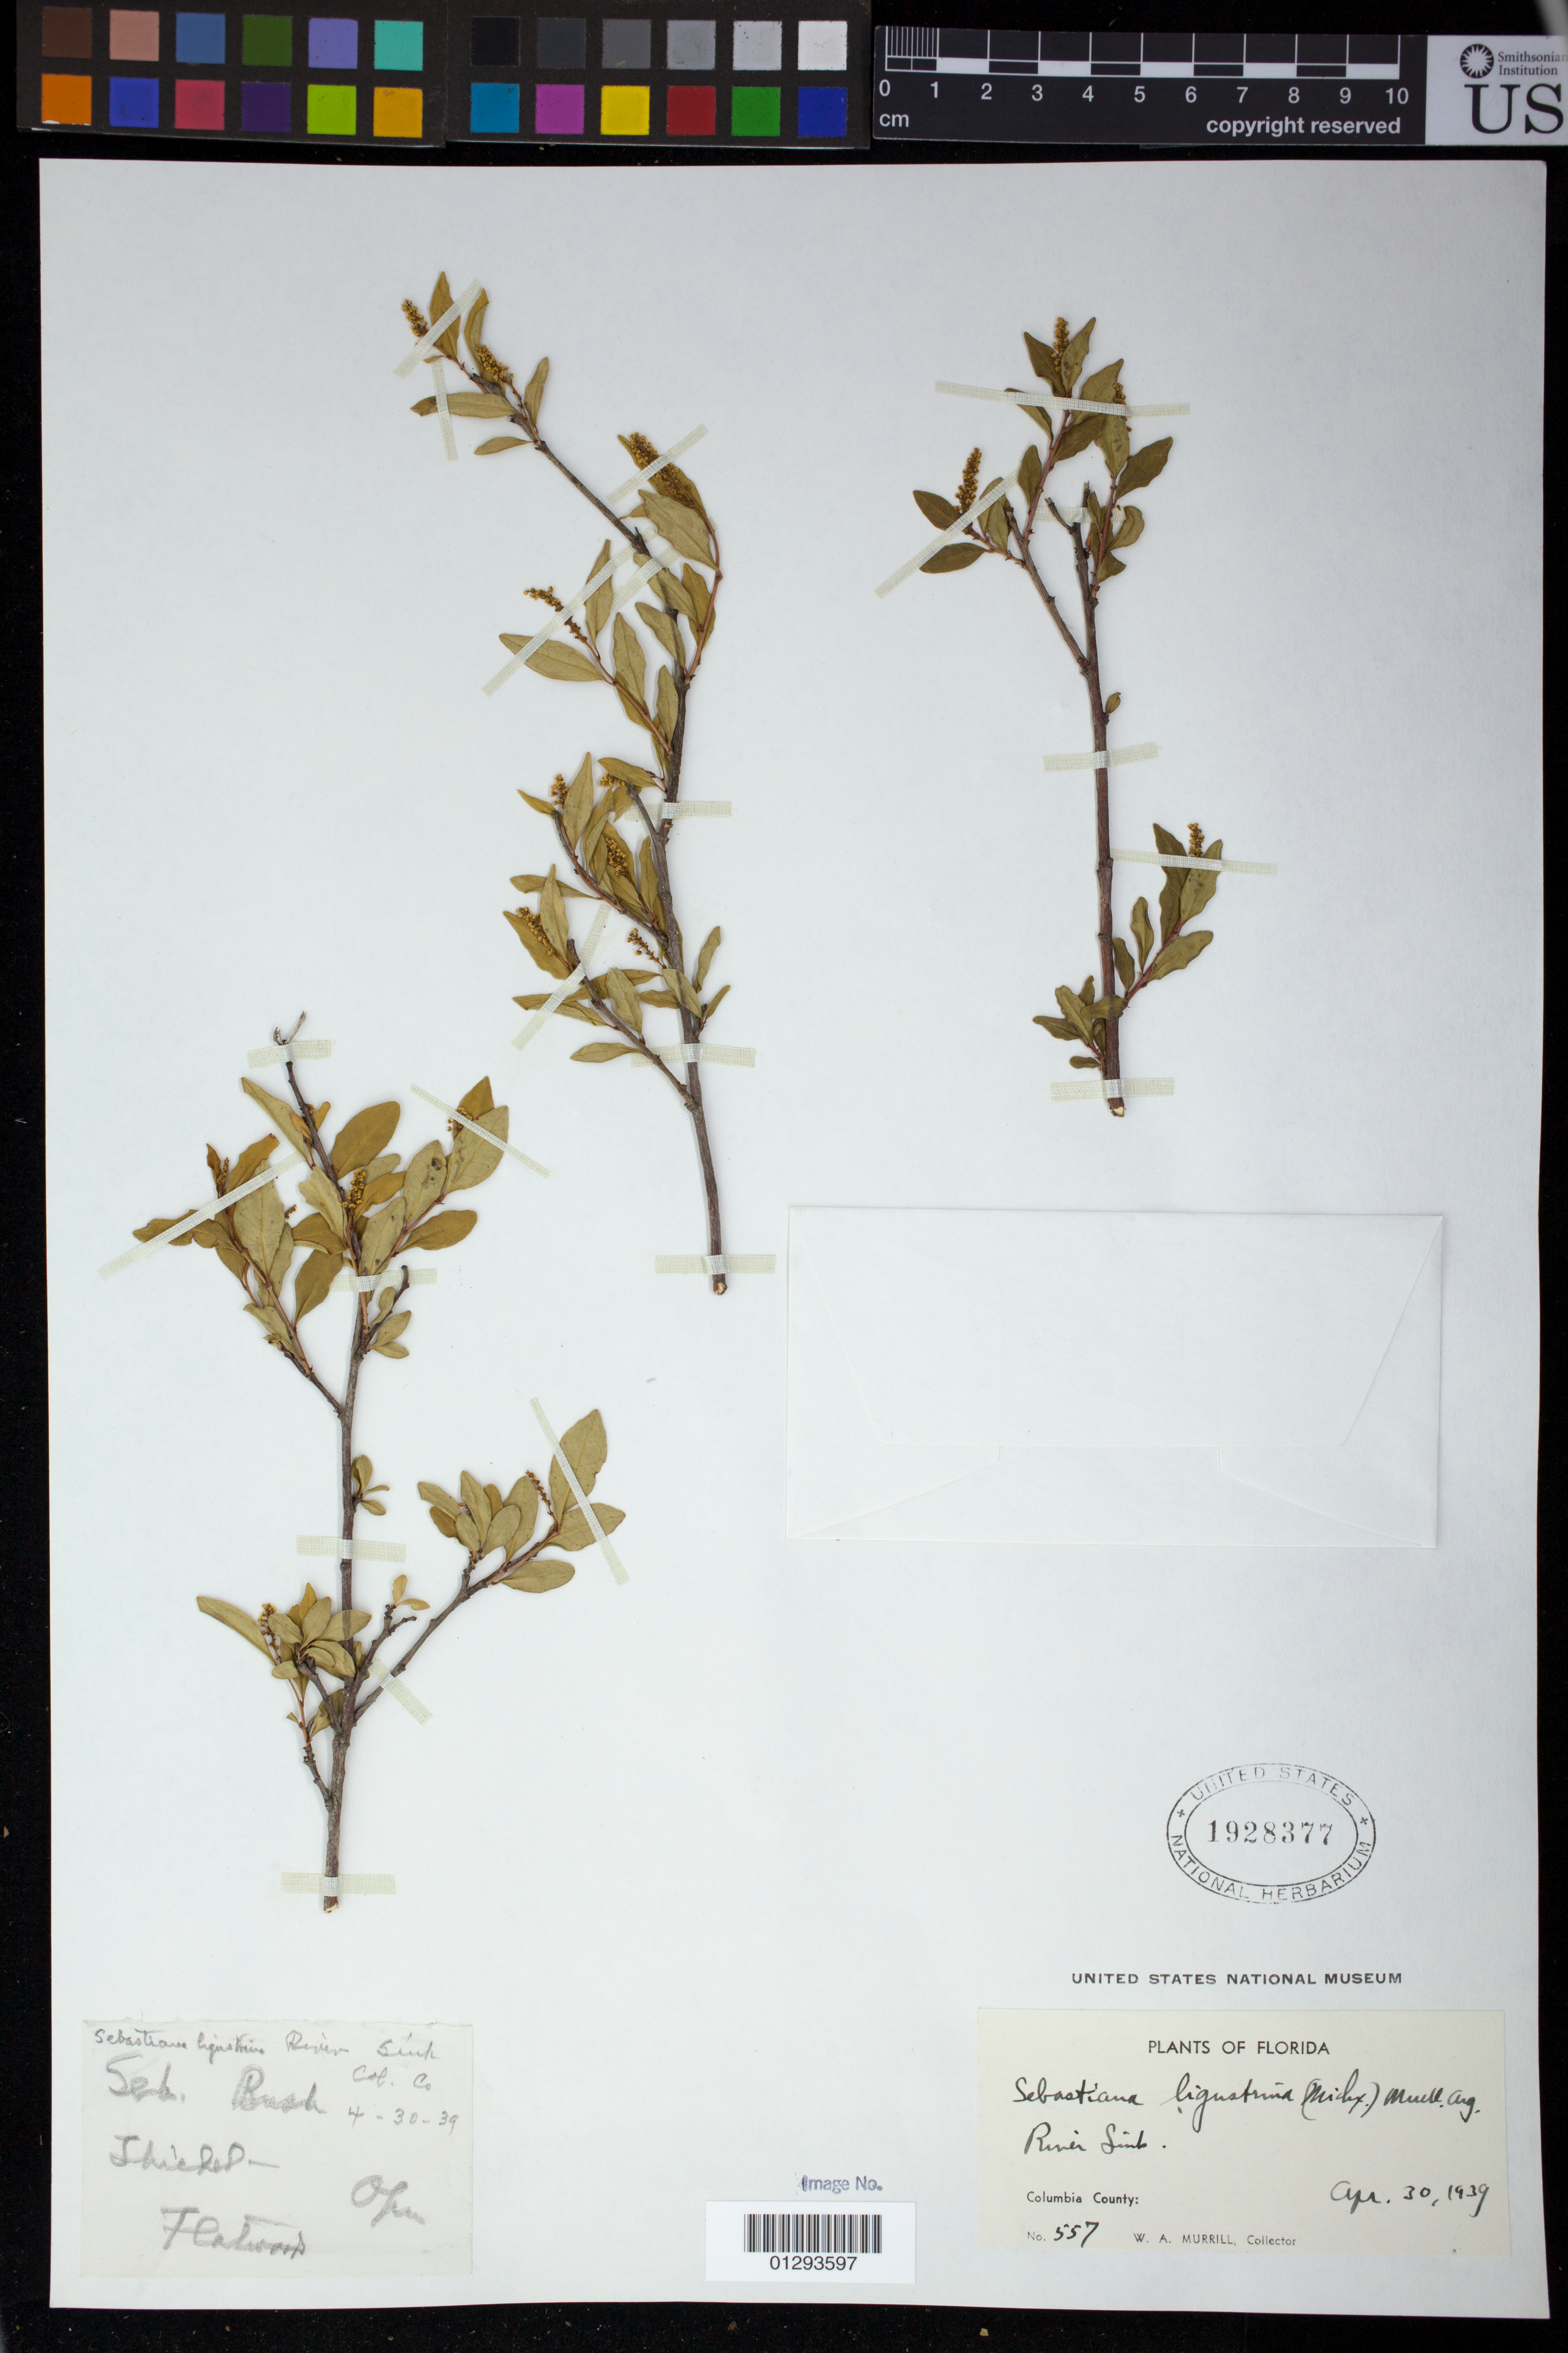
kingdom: Plantae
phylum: Tracheophyta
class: Magnoliopsida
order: Malpighiales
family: Euphorbiaceae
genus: Sebastiania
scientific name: Sebastiania fruticosa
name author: (Bartram) Fernald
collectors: W. A. Murrill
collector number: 557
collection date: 1939-04-30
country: United States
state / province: Florida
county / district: Columbia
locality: River Sink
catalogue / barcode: US 1928377